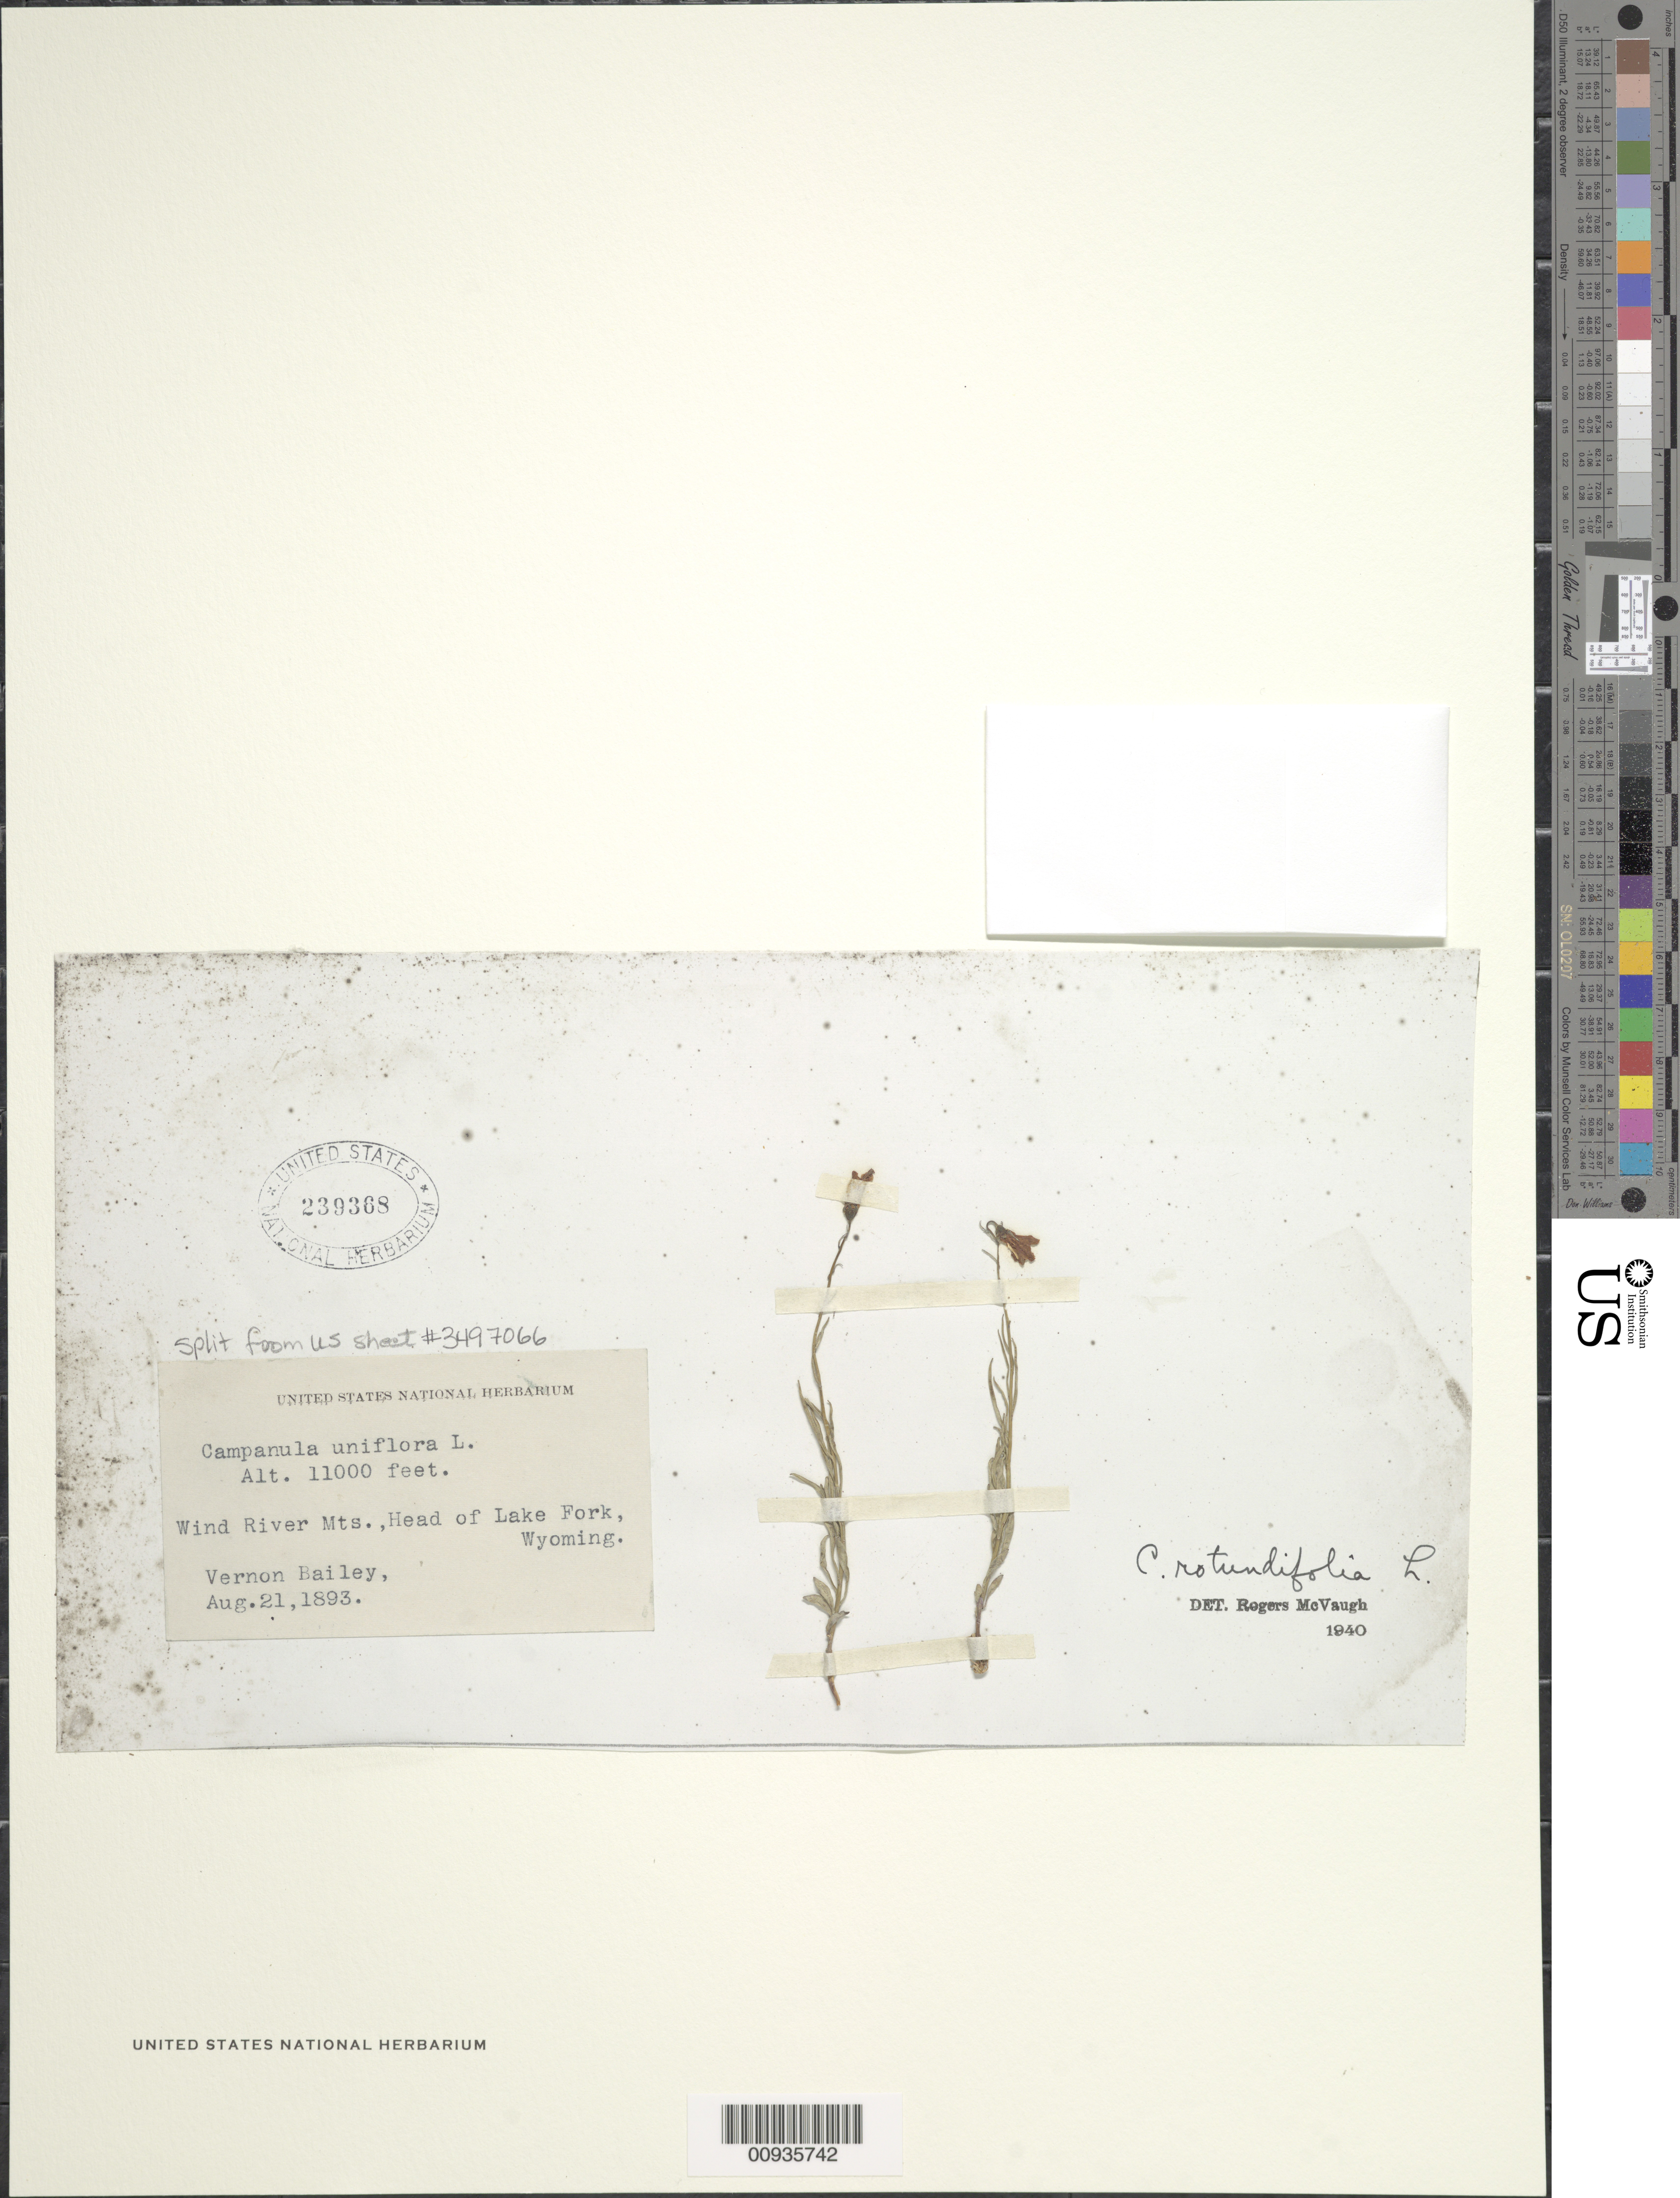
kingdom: Plantae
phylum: Tracheophyta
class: Magnoliopsida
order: Asterales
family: Campanulaceae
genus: Campanula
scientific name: Campanula uniflora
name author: L.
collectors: V. O. Bailey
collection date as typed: Aug. 21, 1893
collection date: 1893-08-21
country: United States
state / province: Wyoming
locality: Wind River Mts., head of Lake Fork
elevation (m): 3353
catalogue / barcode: US 239368